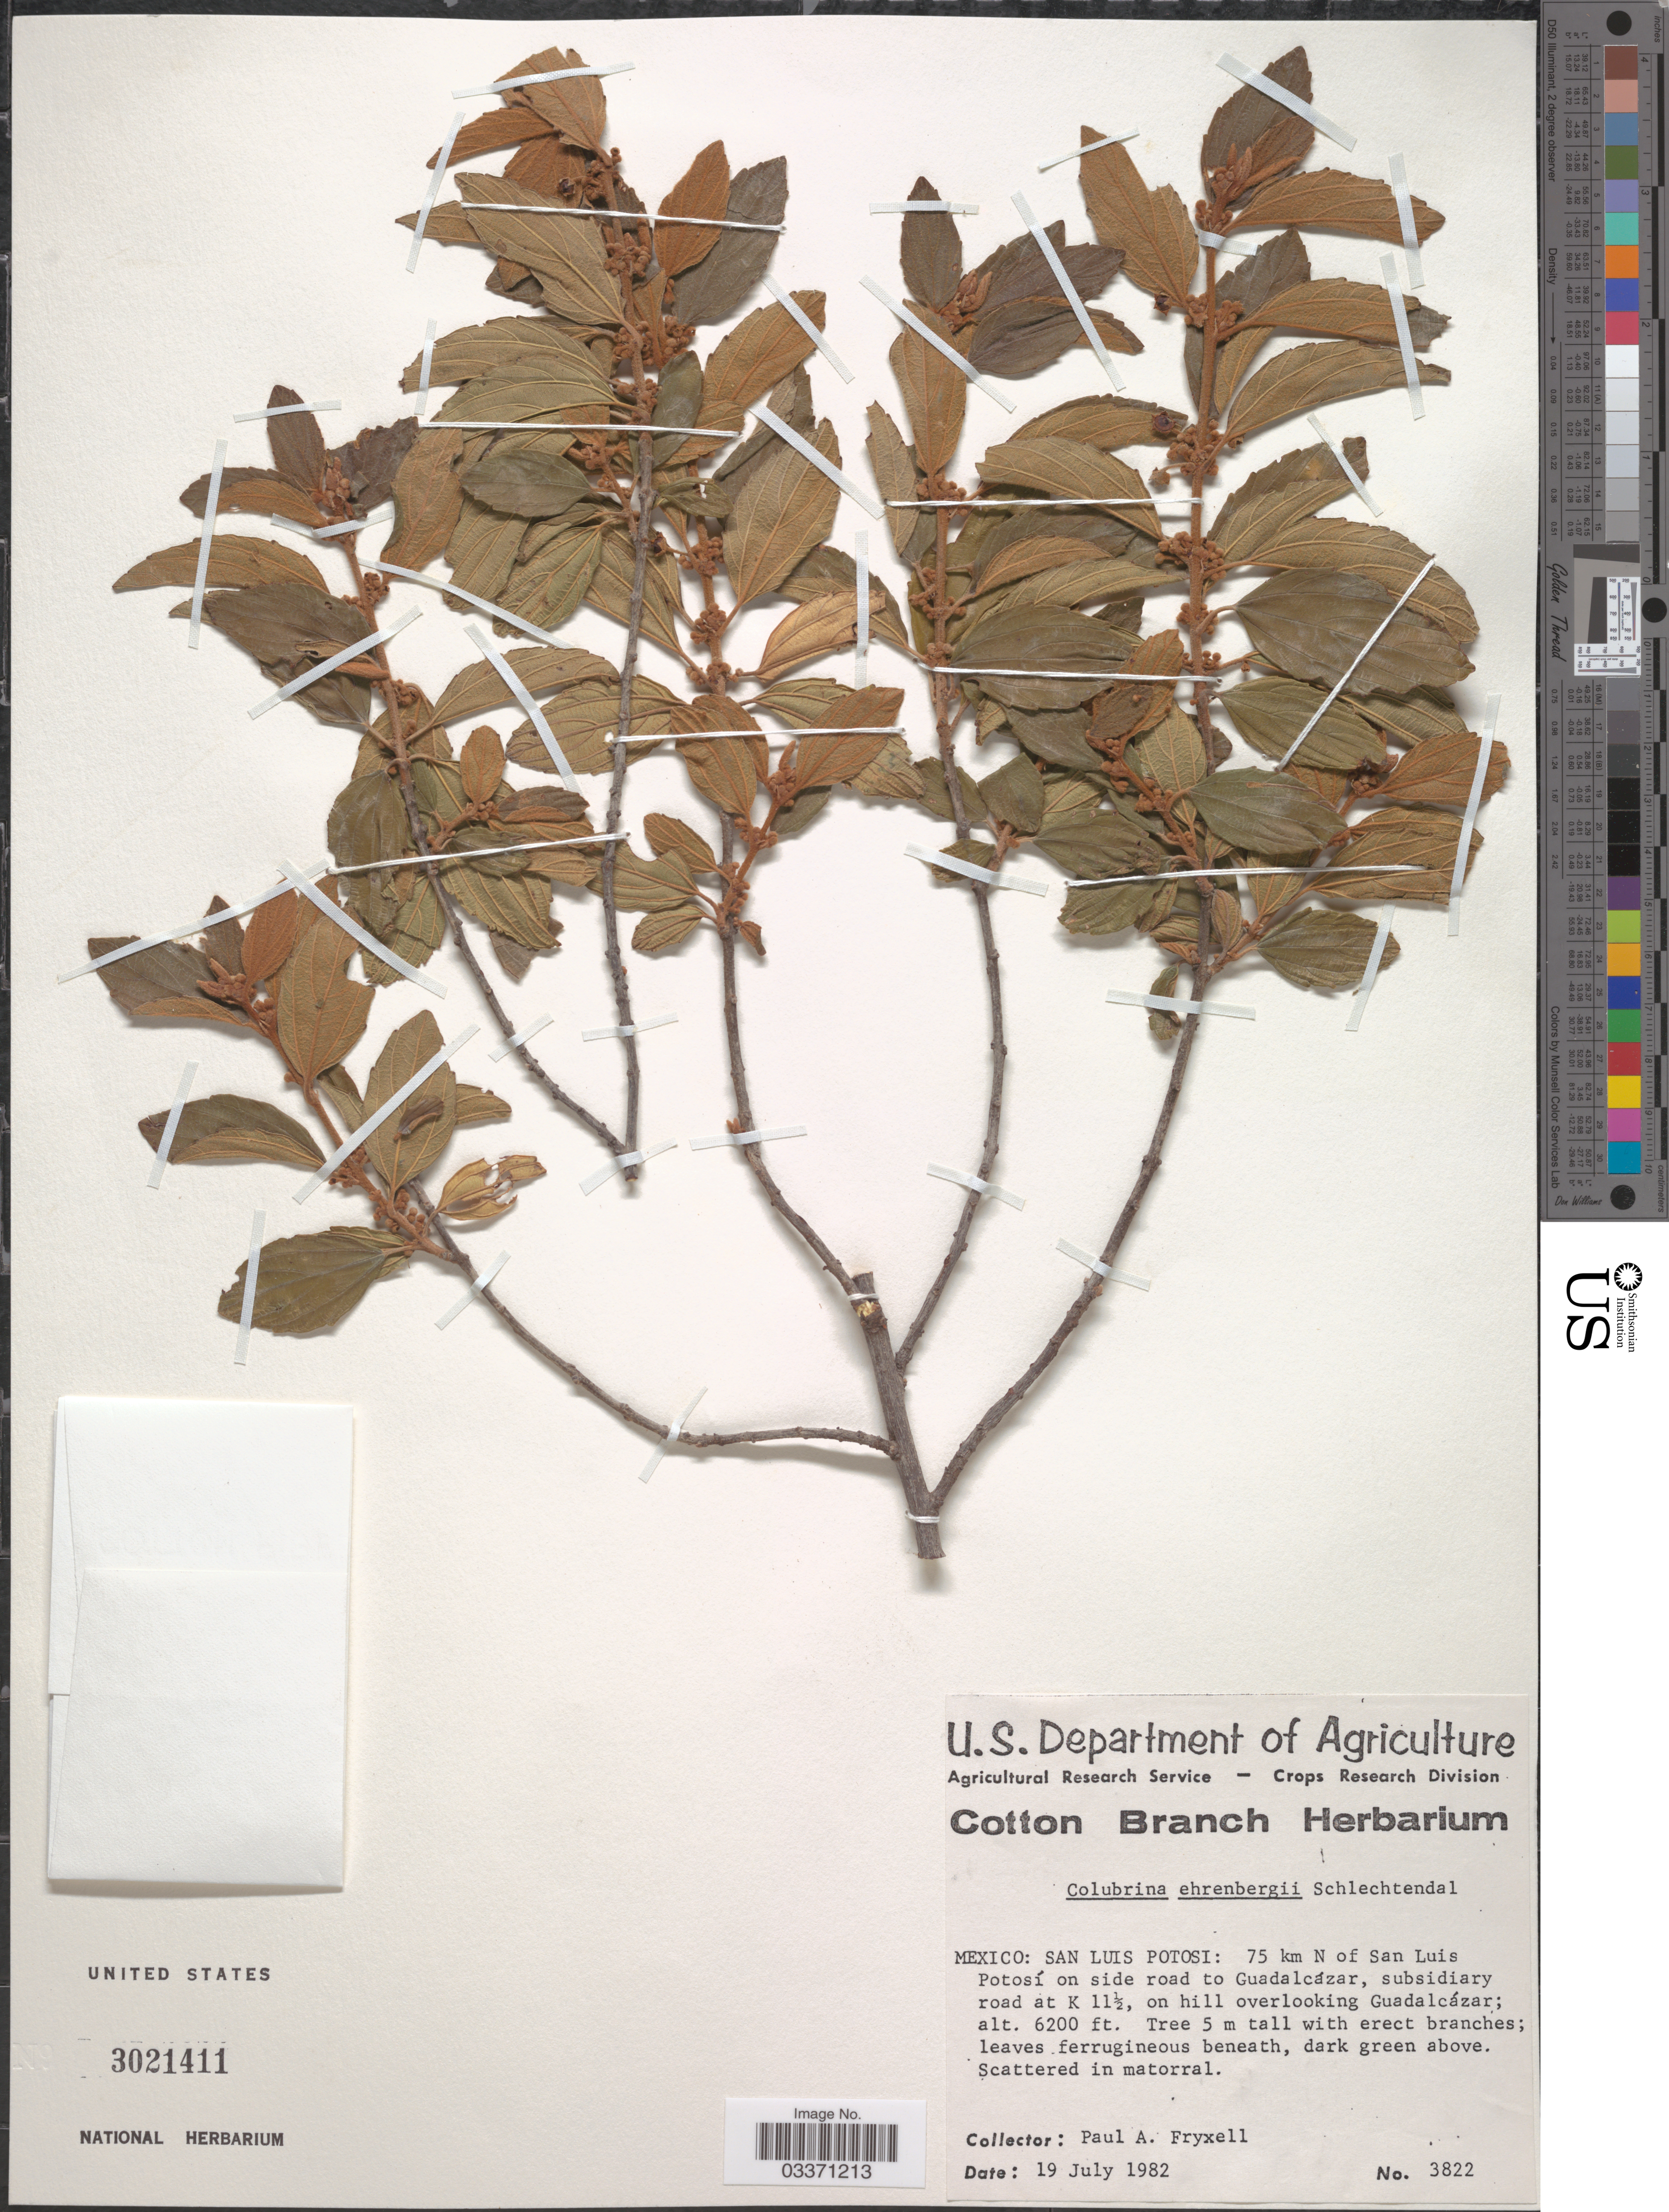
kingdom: Plantae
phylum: Tracheophyta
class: Magnoliopsida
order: Rosales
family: Rhamnaceae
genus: Colubrina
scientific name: Colubrina ehrenbergii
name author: Schltdl.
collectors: P. A. Fryxell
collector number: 3822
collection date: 1982-07-19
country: Mexico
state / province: San Luis Potosí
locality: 75 km N of San Luis Potosí on side road to Guadalcázar, subsidiary road at K 11½, on hill overlooking Guadalcázar.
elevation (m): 1890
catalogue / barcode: US 3021411